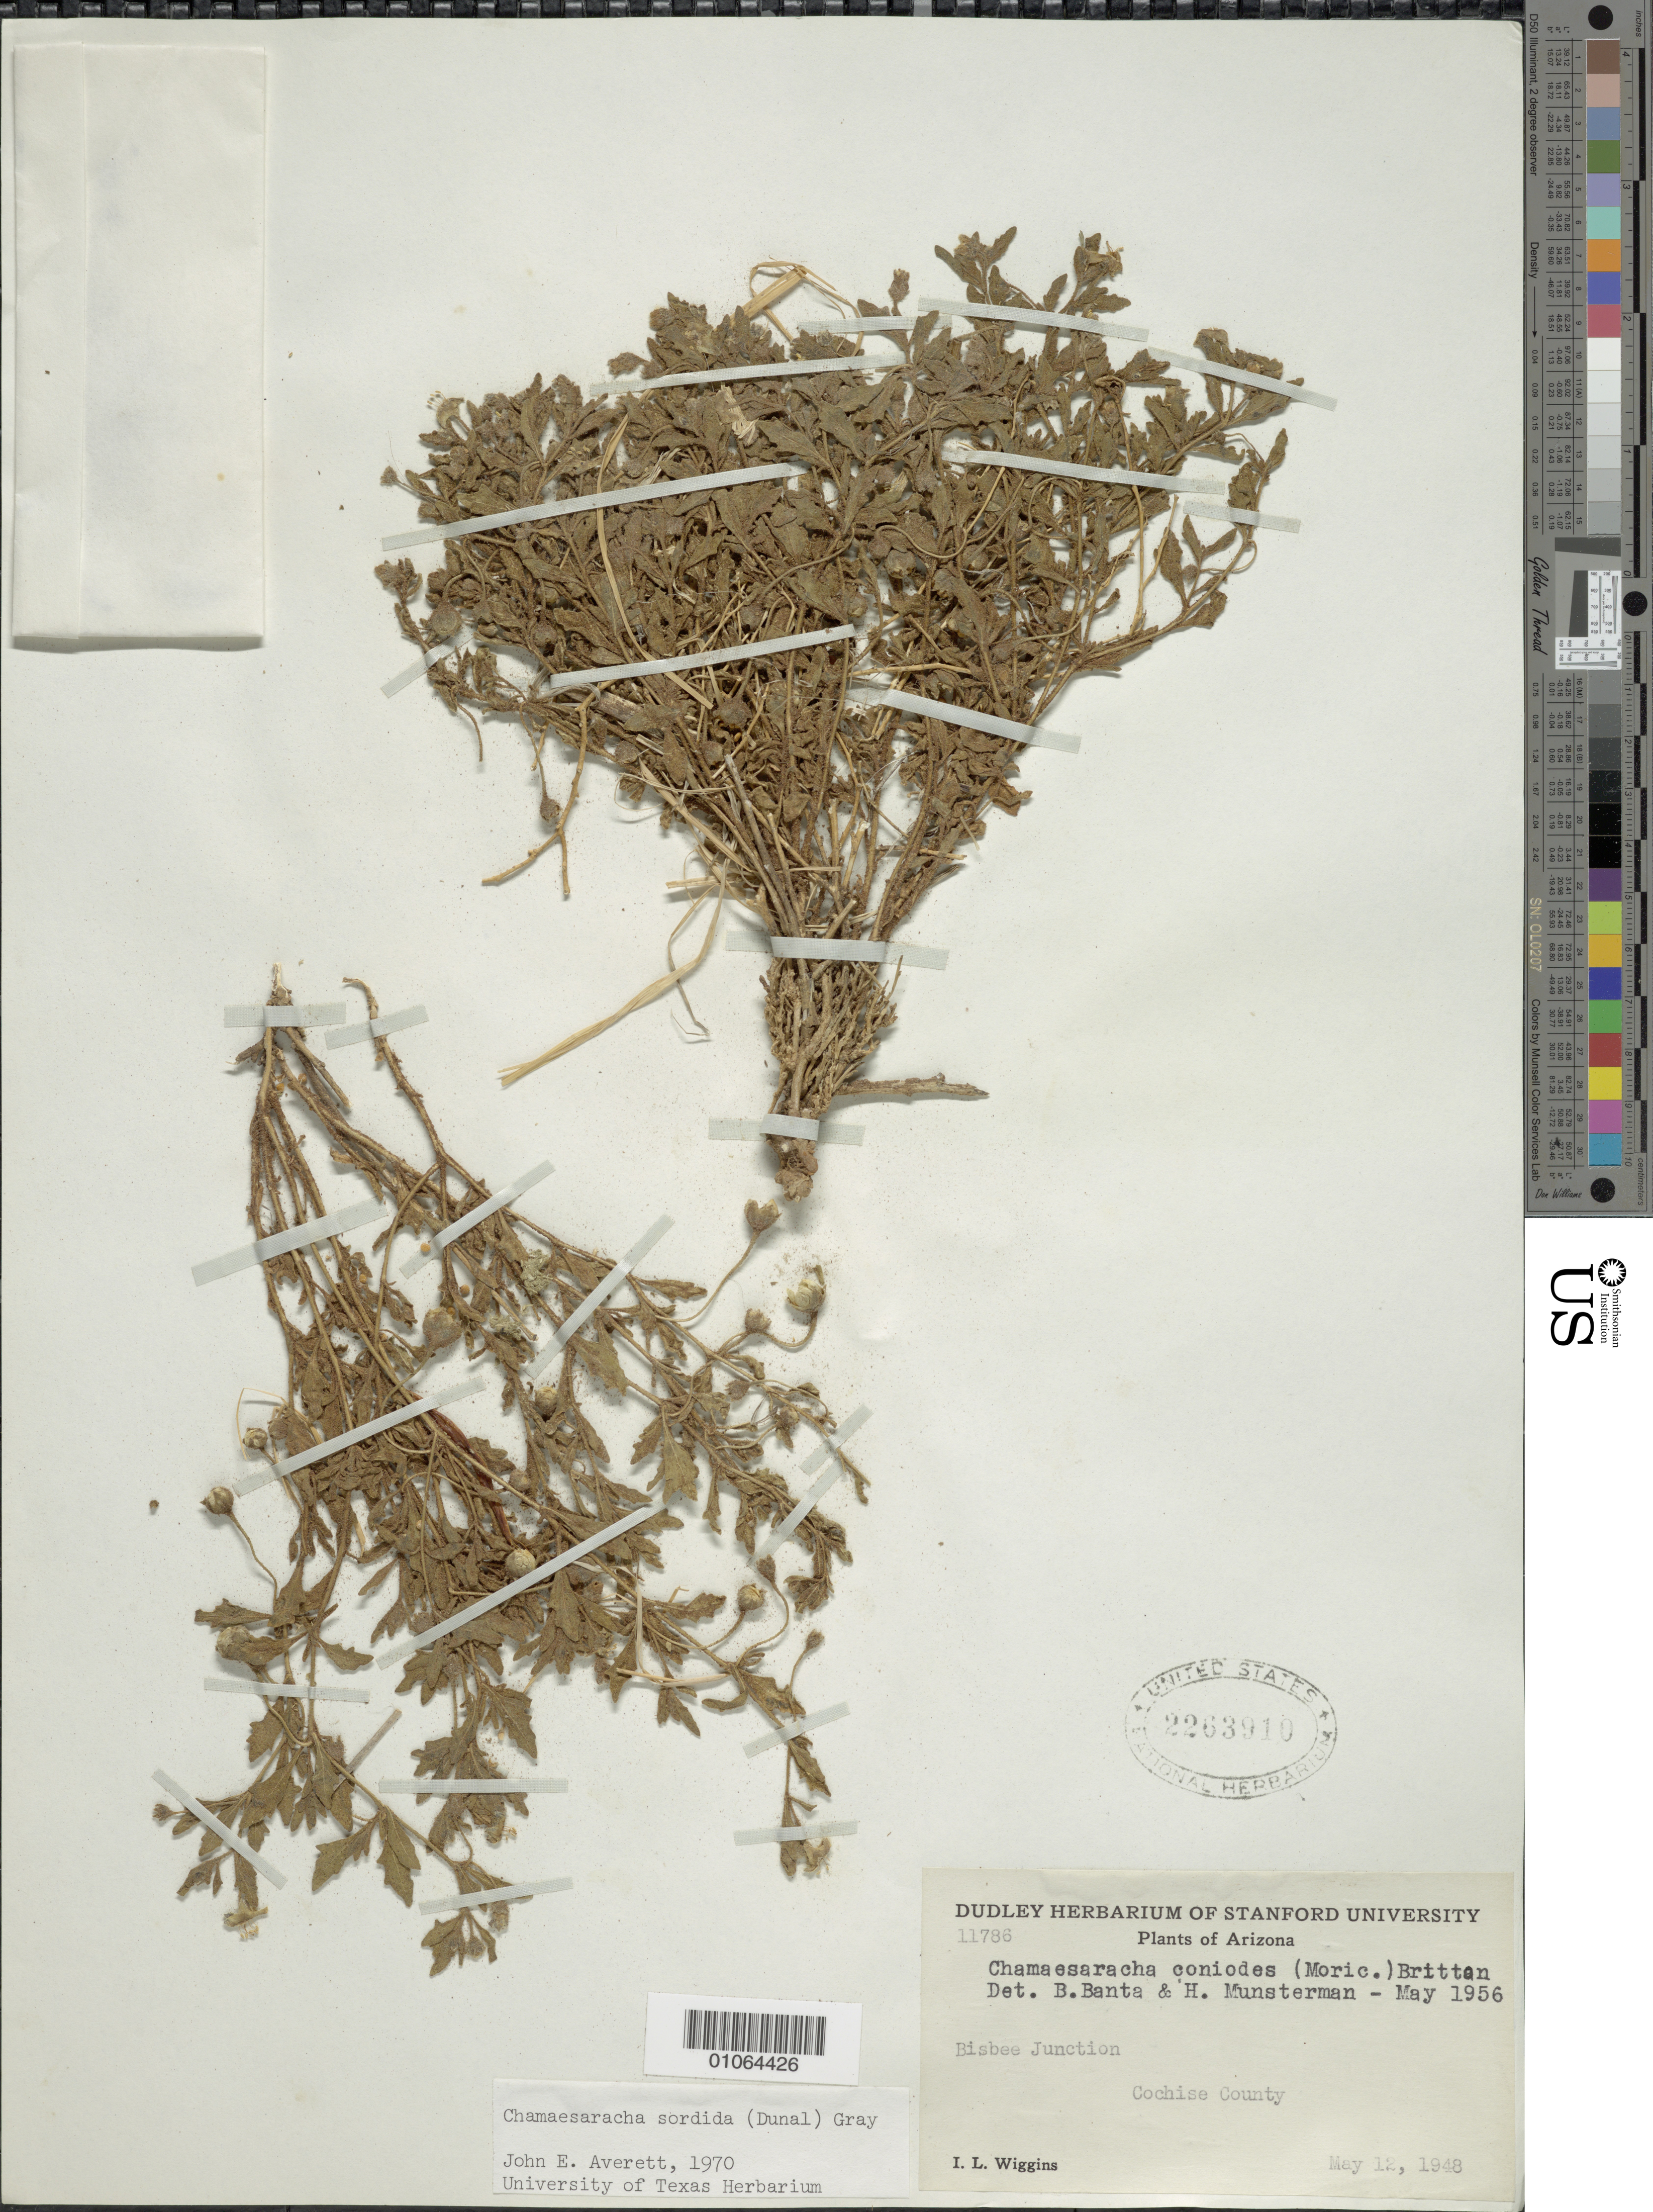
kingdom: Plantae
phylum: Tracheophyta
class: Magnoliopsida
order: Solanales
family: Solanaceae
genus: Chamaesaracha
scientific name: Chamaesaracha sordida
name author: (Dunal) S.F. Gray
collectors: I. L. Wiggins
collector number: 11786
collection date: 1948-05-12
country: United States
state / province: Arizona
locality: Bisbee junction, Cochise County.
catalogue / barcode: US 2263910